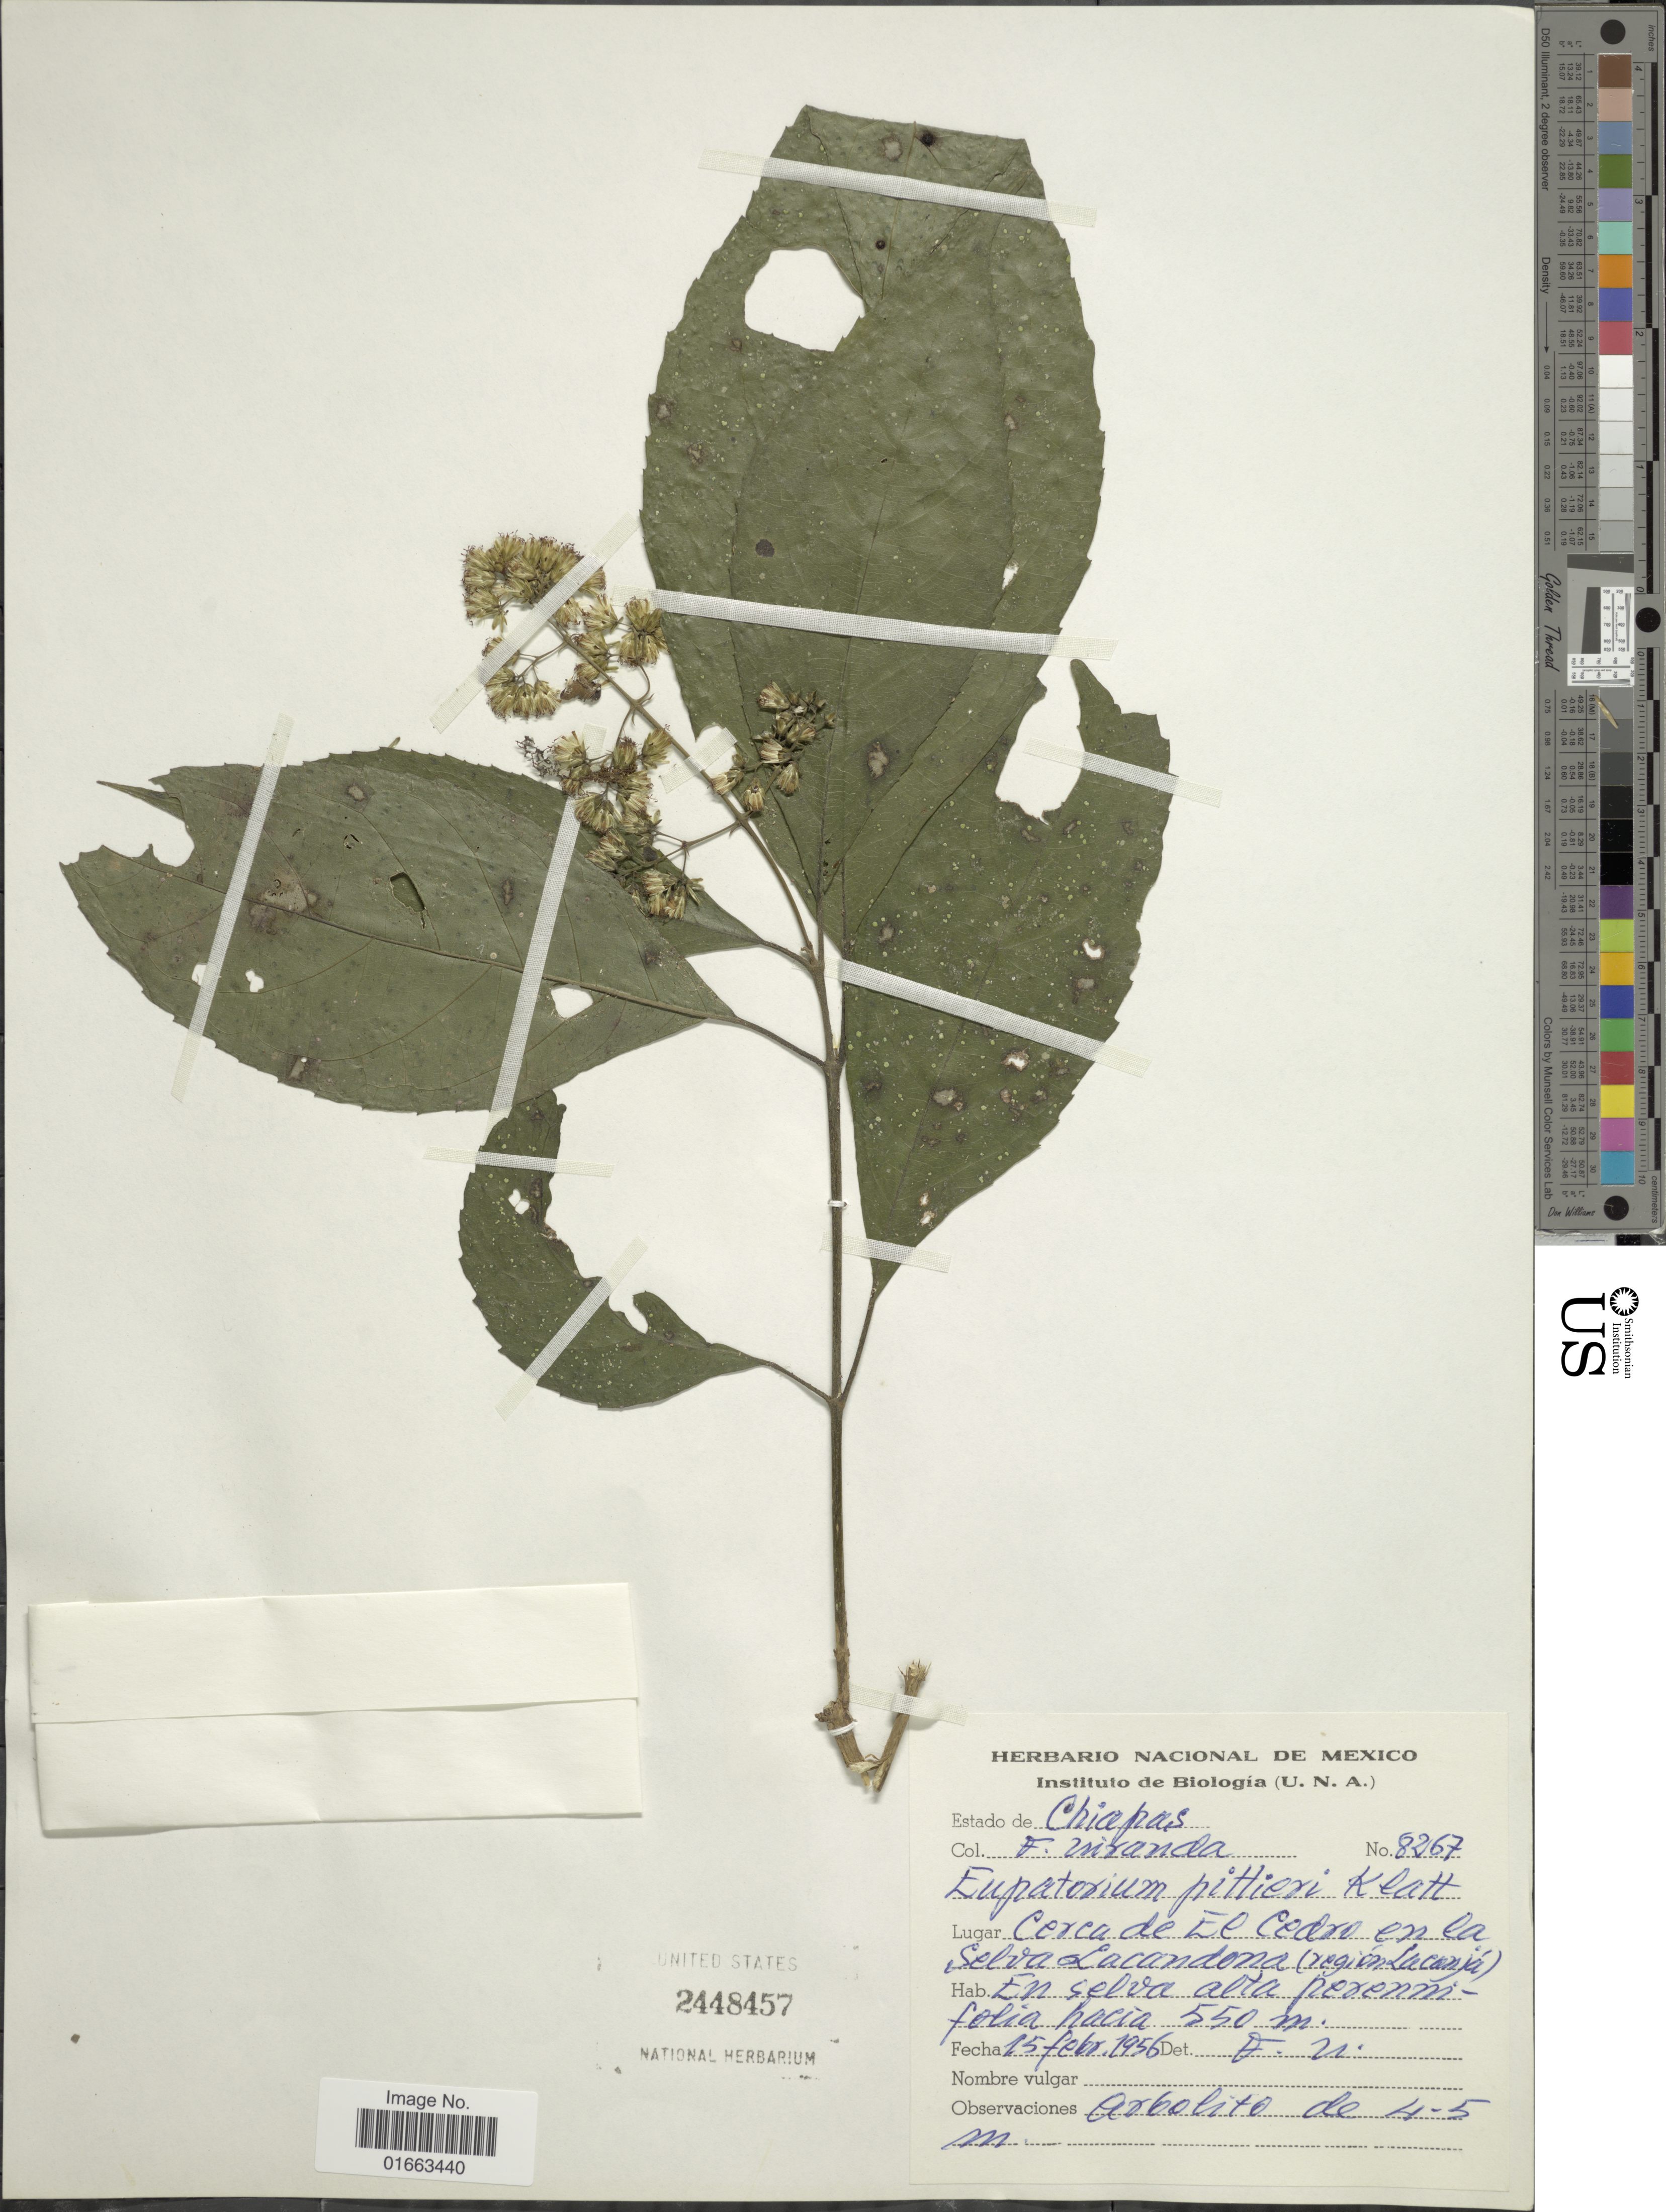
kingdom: Plantae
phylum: Tracheophyta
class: Magnoliopsida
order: Asterales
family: Asteraceae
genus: Koanophyllon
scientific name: Koanophyllon galeottii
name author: (B.L. Rob.) R.M. King & H. Rob.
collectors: F. Miranda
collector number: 8267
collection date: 1956-02-15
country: Mexico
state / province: Chiapas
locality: Cerca de El Cedrao en la Selva Lacandona (región Lacanja)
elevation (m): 550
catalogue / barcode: US 2448457